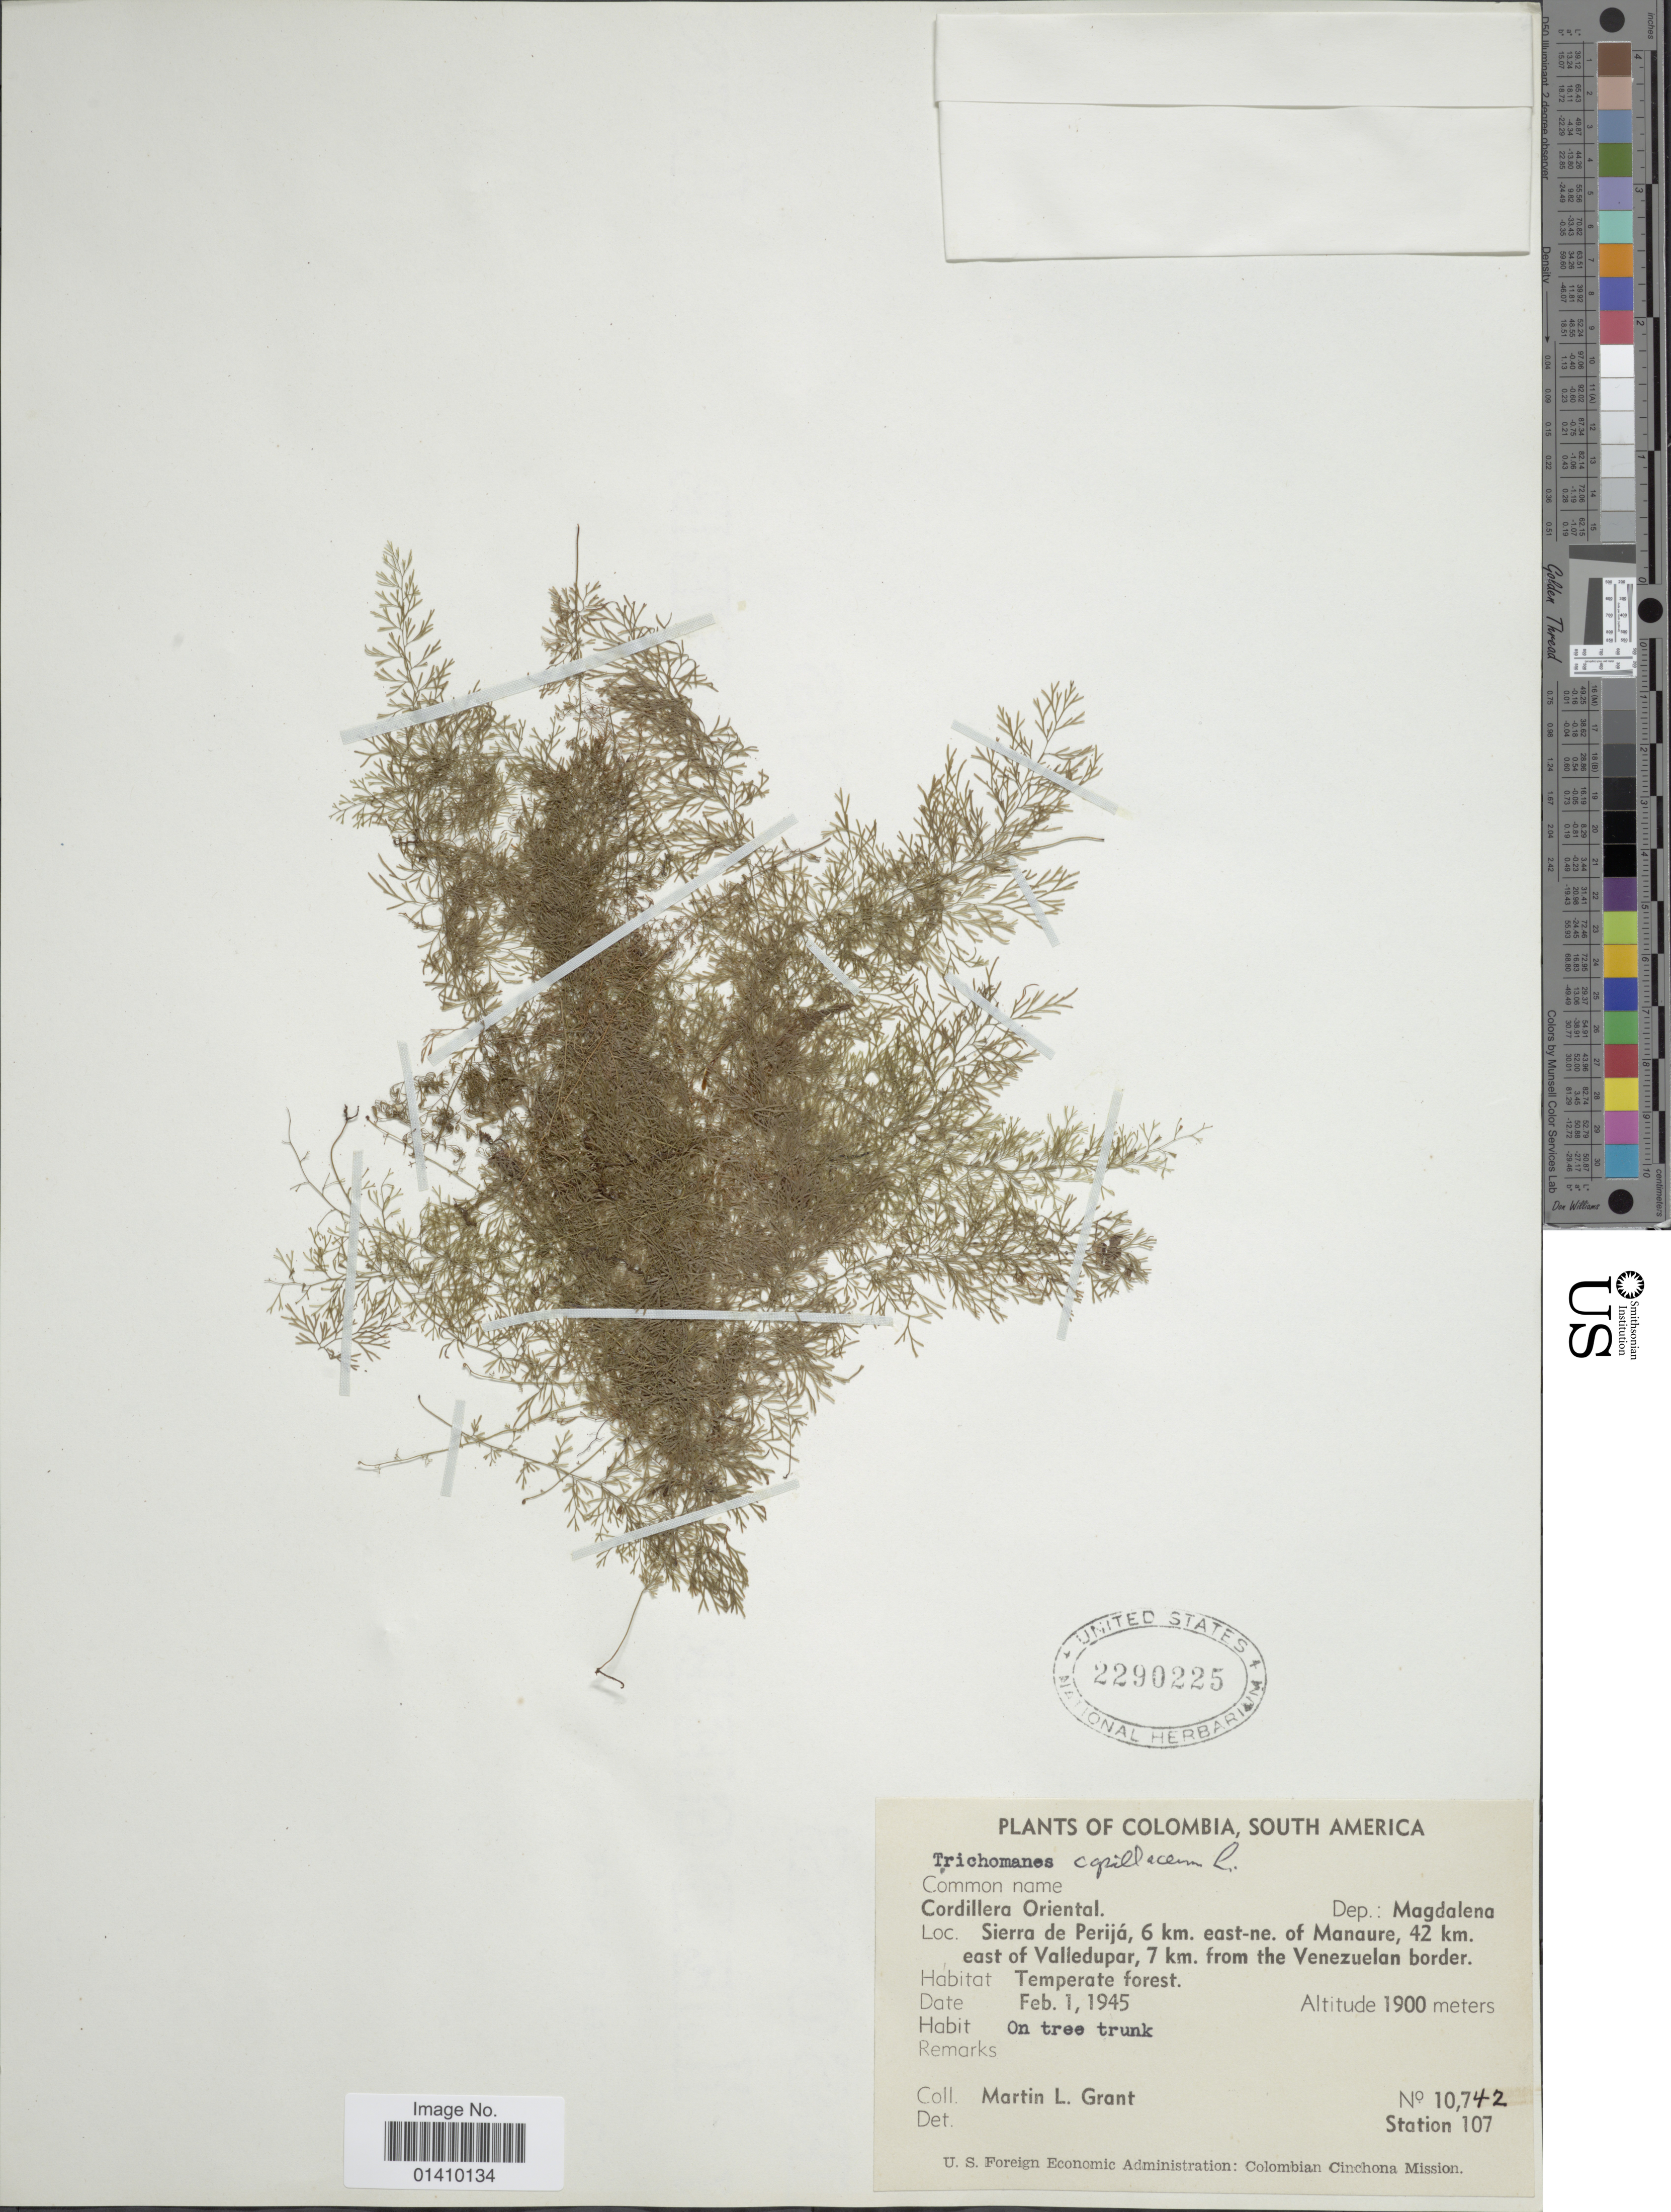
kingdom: Plantae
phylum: Tracheophyta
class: Polypodiopsida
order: Hymenophyllales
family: Hymenophyllaceae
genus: Polyphlebium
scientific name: Polyphlebium capillaceum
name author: (L.) Ebihara & Dubuisson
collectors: M. L. Grant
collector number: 10742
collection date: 1945-02-01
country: Colombia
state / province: Magdalena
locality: Cordillera Oriental, Sierra de Perija, 6 km east-ne. of Manaure, 42 km east of Valledupar, 7 km. from the Venezuelan border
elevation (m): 1900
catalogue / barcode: US 2290225